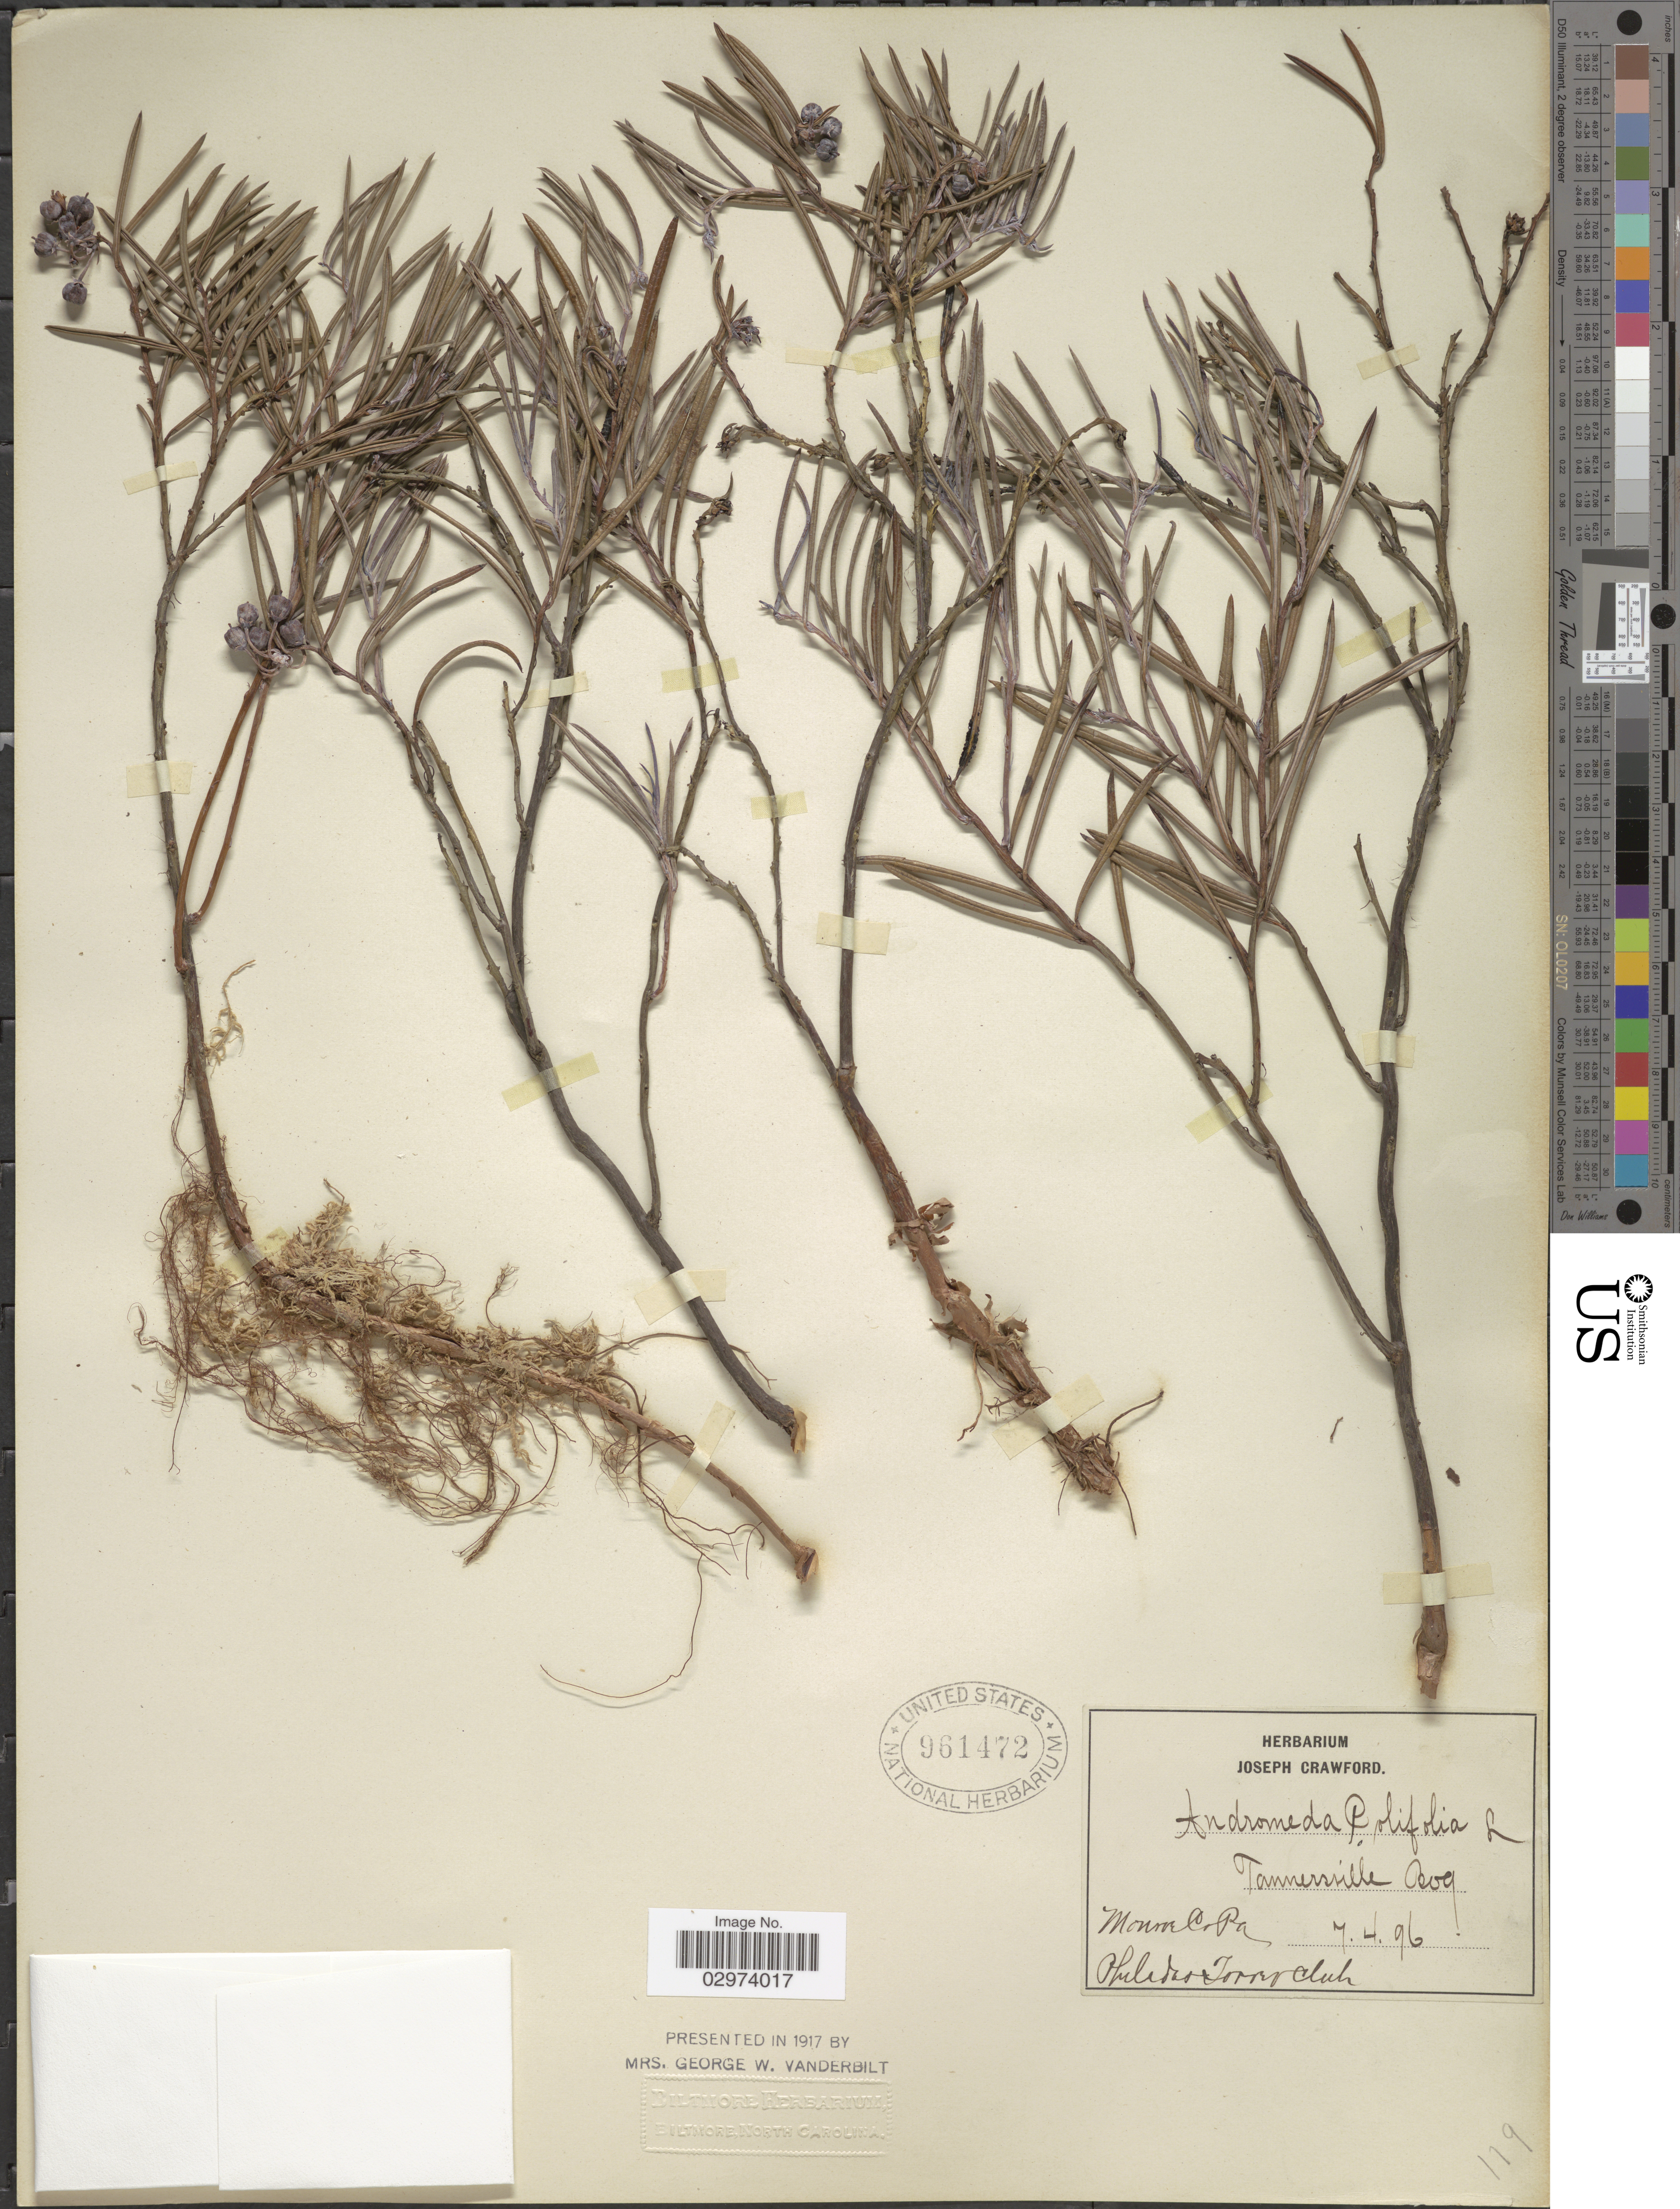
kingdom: Plantae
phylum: Tracheophyta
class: Magnoliopsida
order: Ericales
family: Ericaceae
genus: Andromeda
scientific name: Andromeda polifolia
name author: L.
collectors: ex herb. Joseph Crawford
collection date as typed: Transcribed d/m/y: 4/7/96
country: United States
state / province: Pennsylvania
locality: Tannersville Bog. Monroe Co., Pa.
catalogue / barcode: US 961472